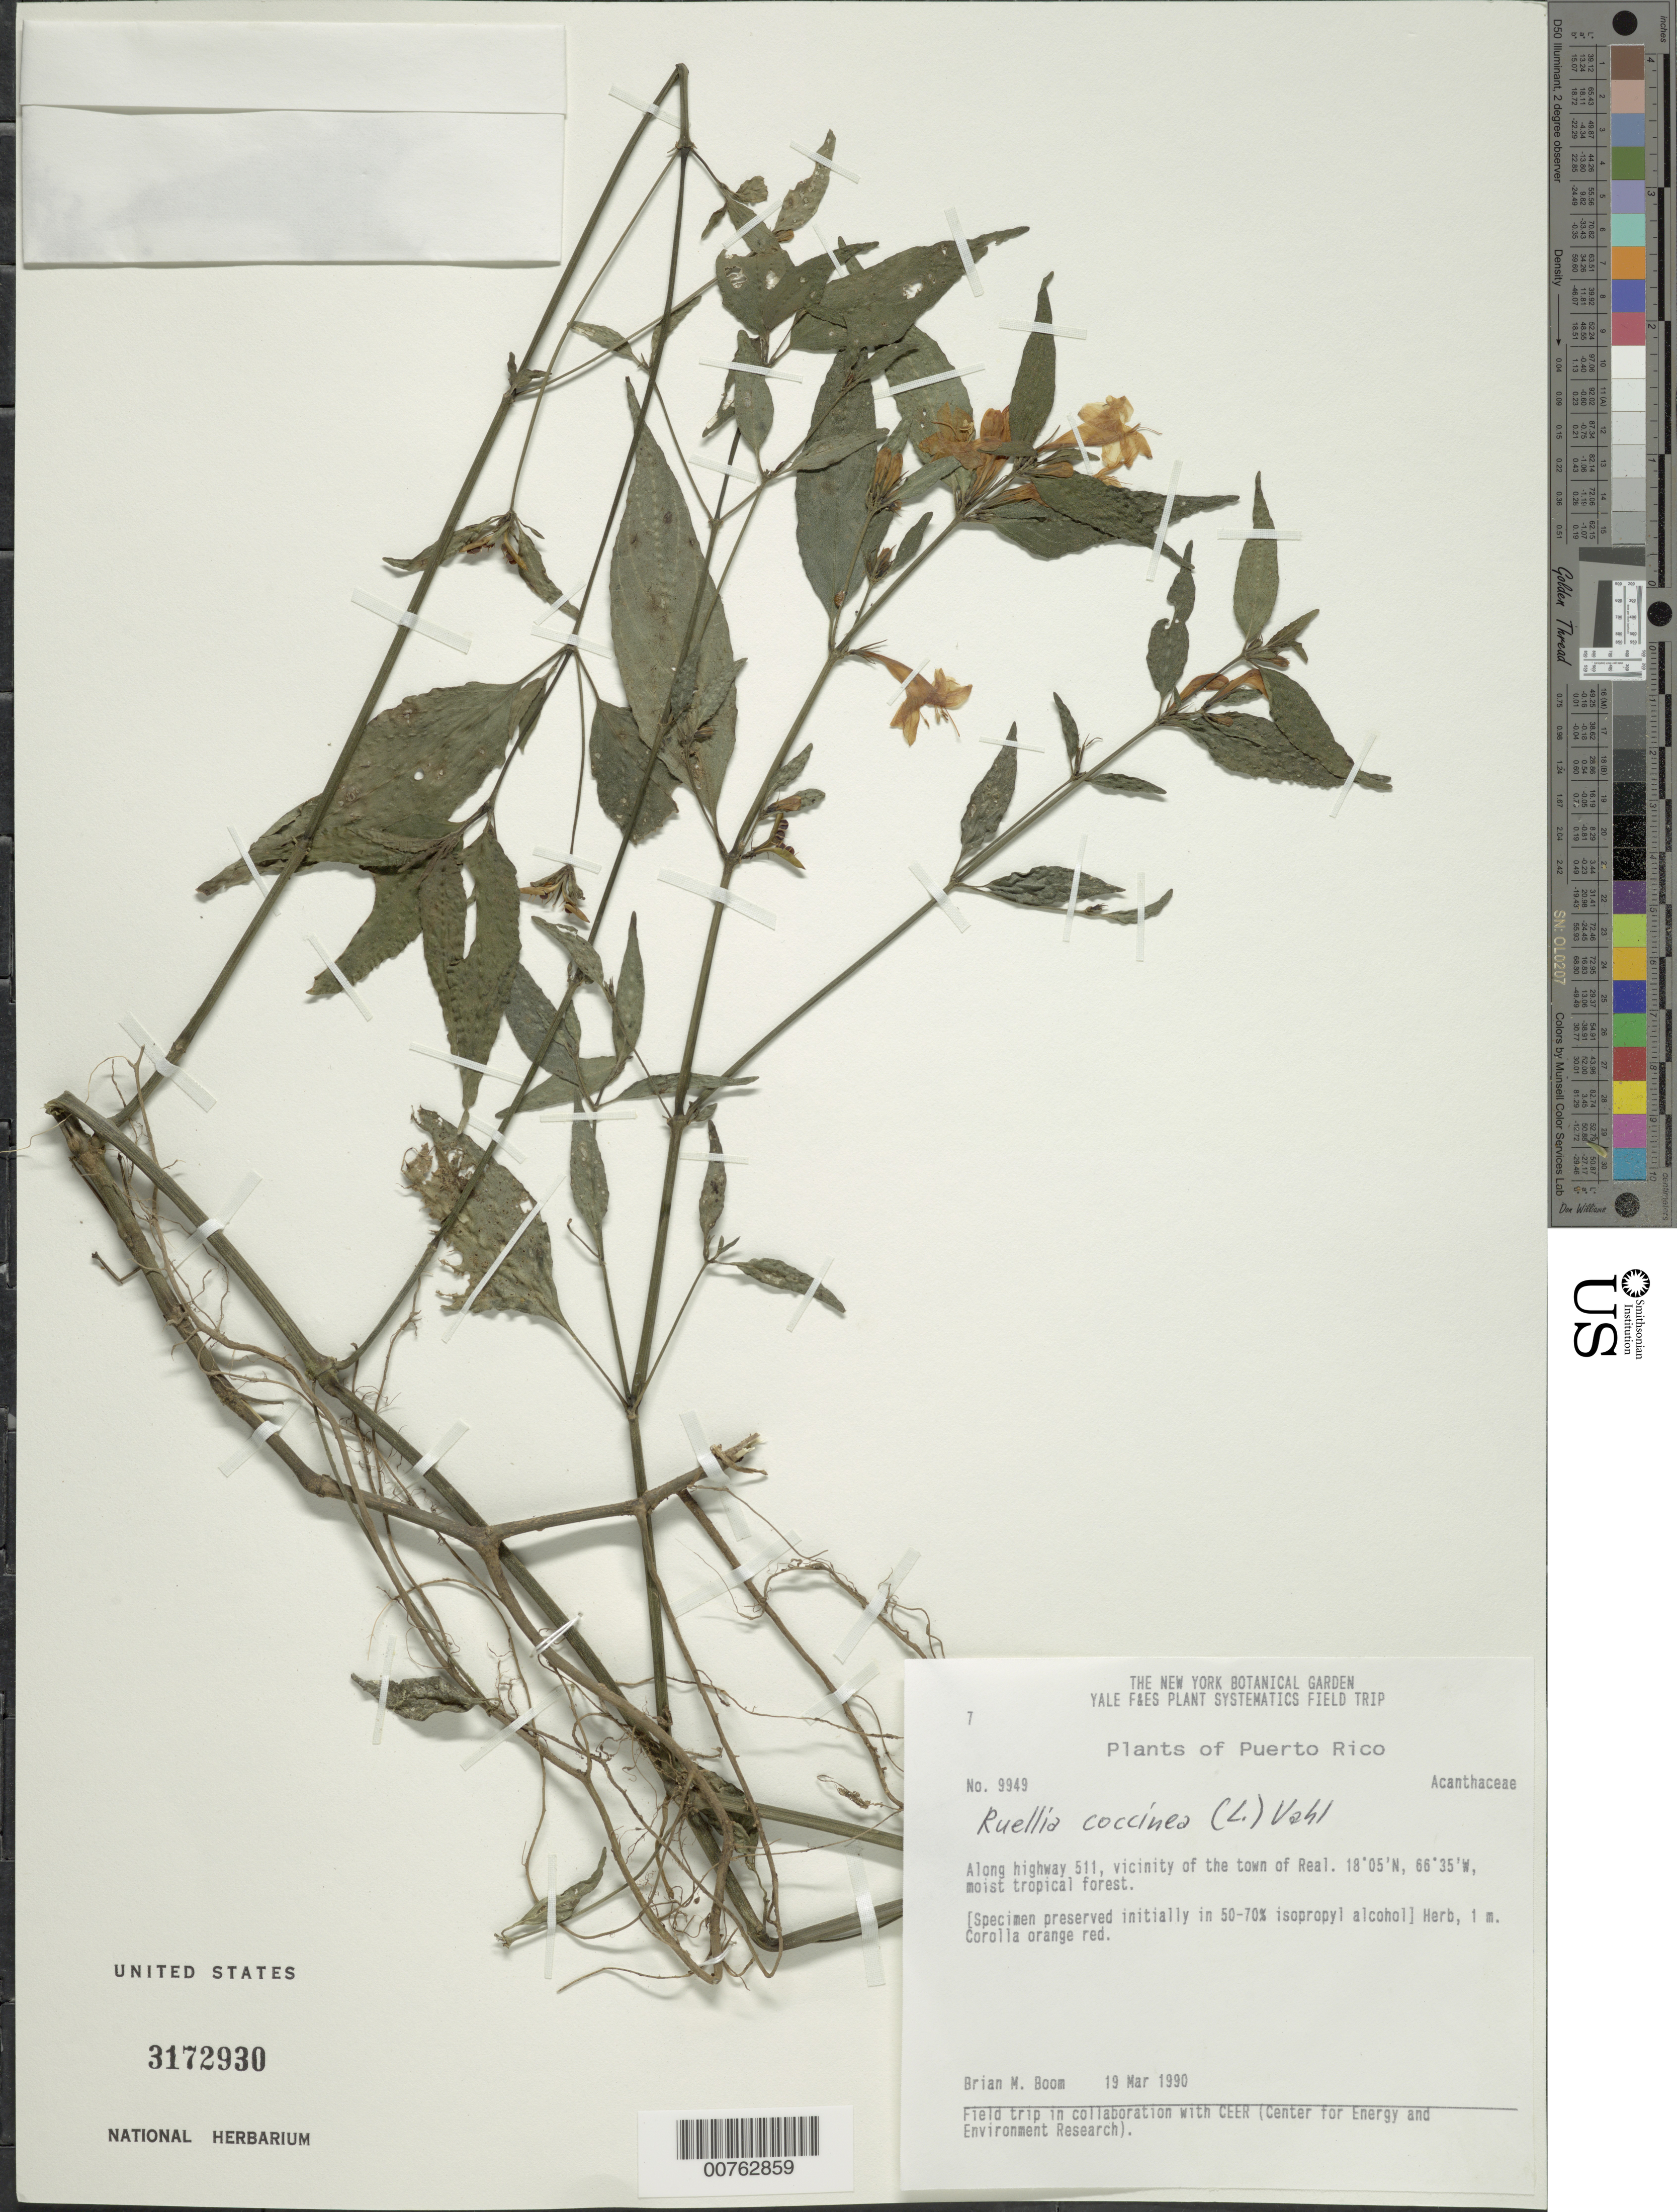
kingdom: Plantae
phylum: Tracheophyta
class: Magnoliopsida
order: Lamiales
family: Acanthaceae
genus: Ruellia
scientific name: Ruellia coccinea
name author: (L.) Vahl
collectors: B. M. Boom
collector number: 9949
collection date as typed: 19 Mar 1990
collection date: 1990-03-19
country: Puerto Rico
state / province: Ponce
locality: Along highway 511, vicinity of the town or Real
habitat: Moist tropical forest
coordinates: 18.08333333, -66.58333333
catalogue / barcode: US 3172930